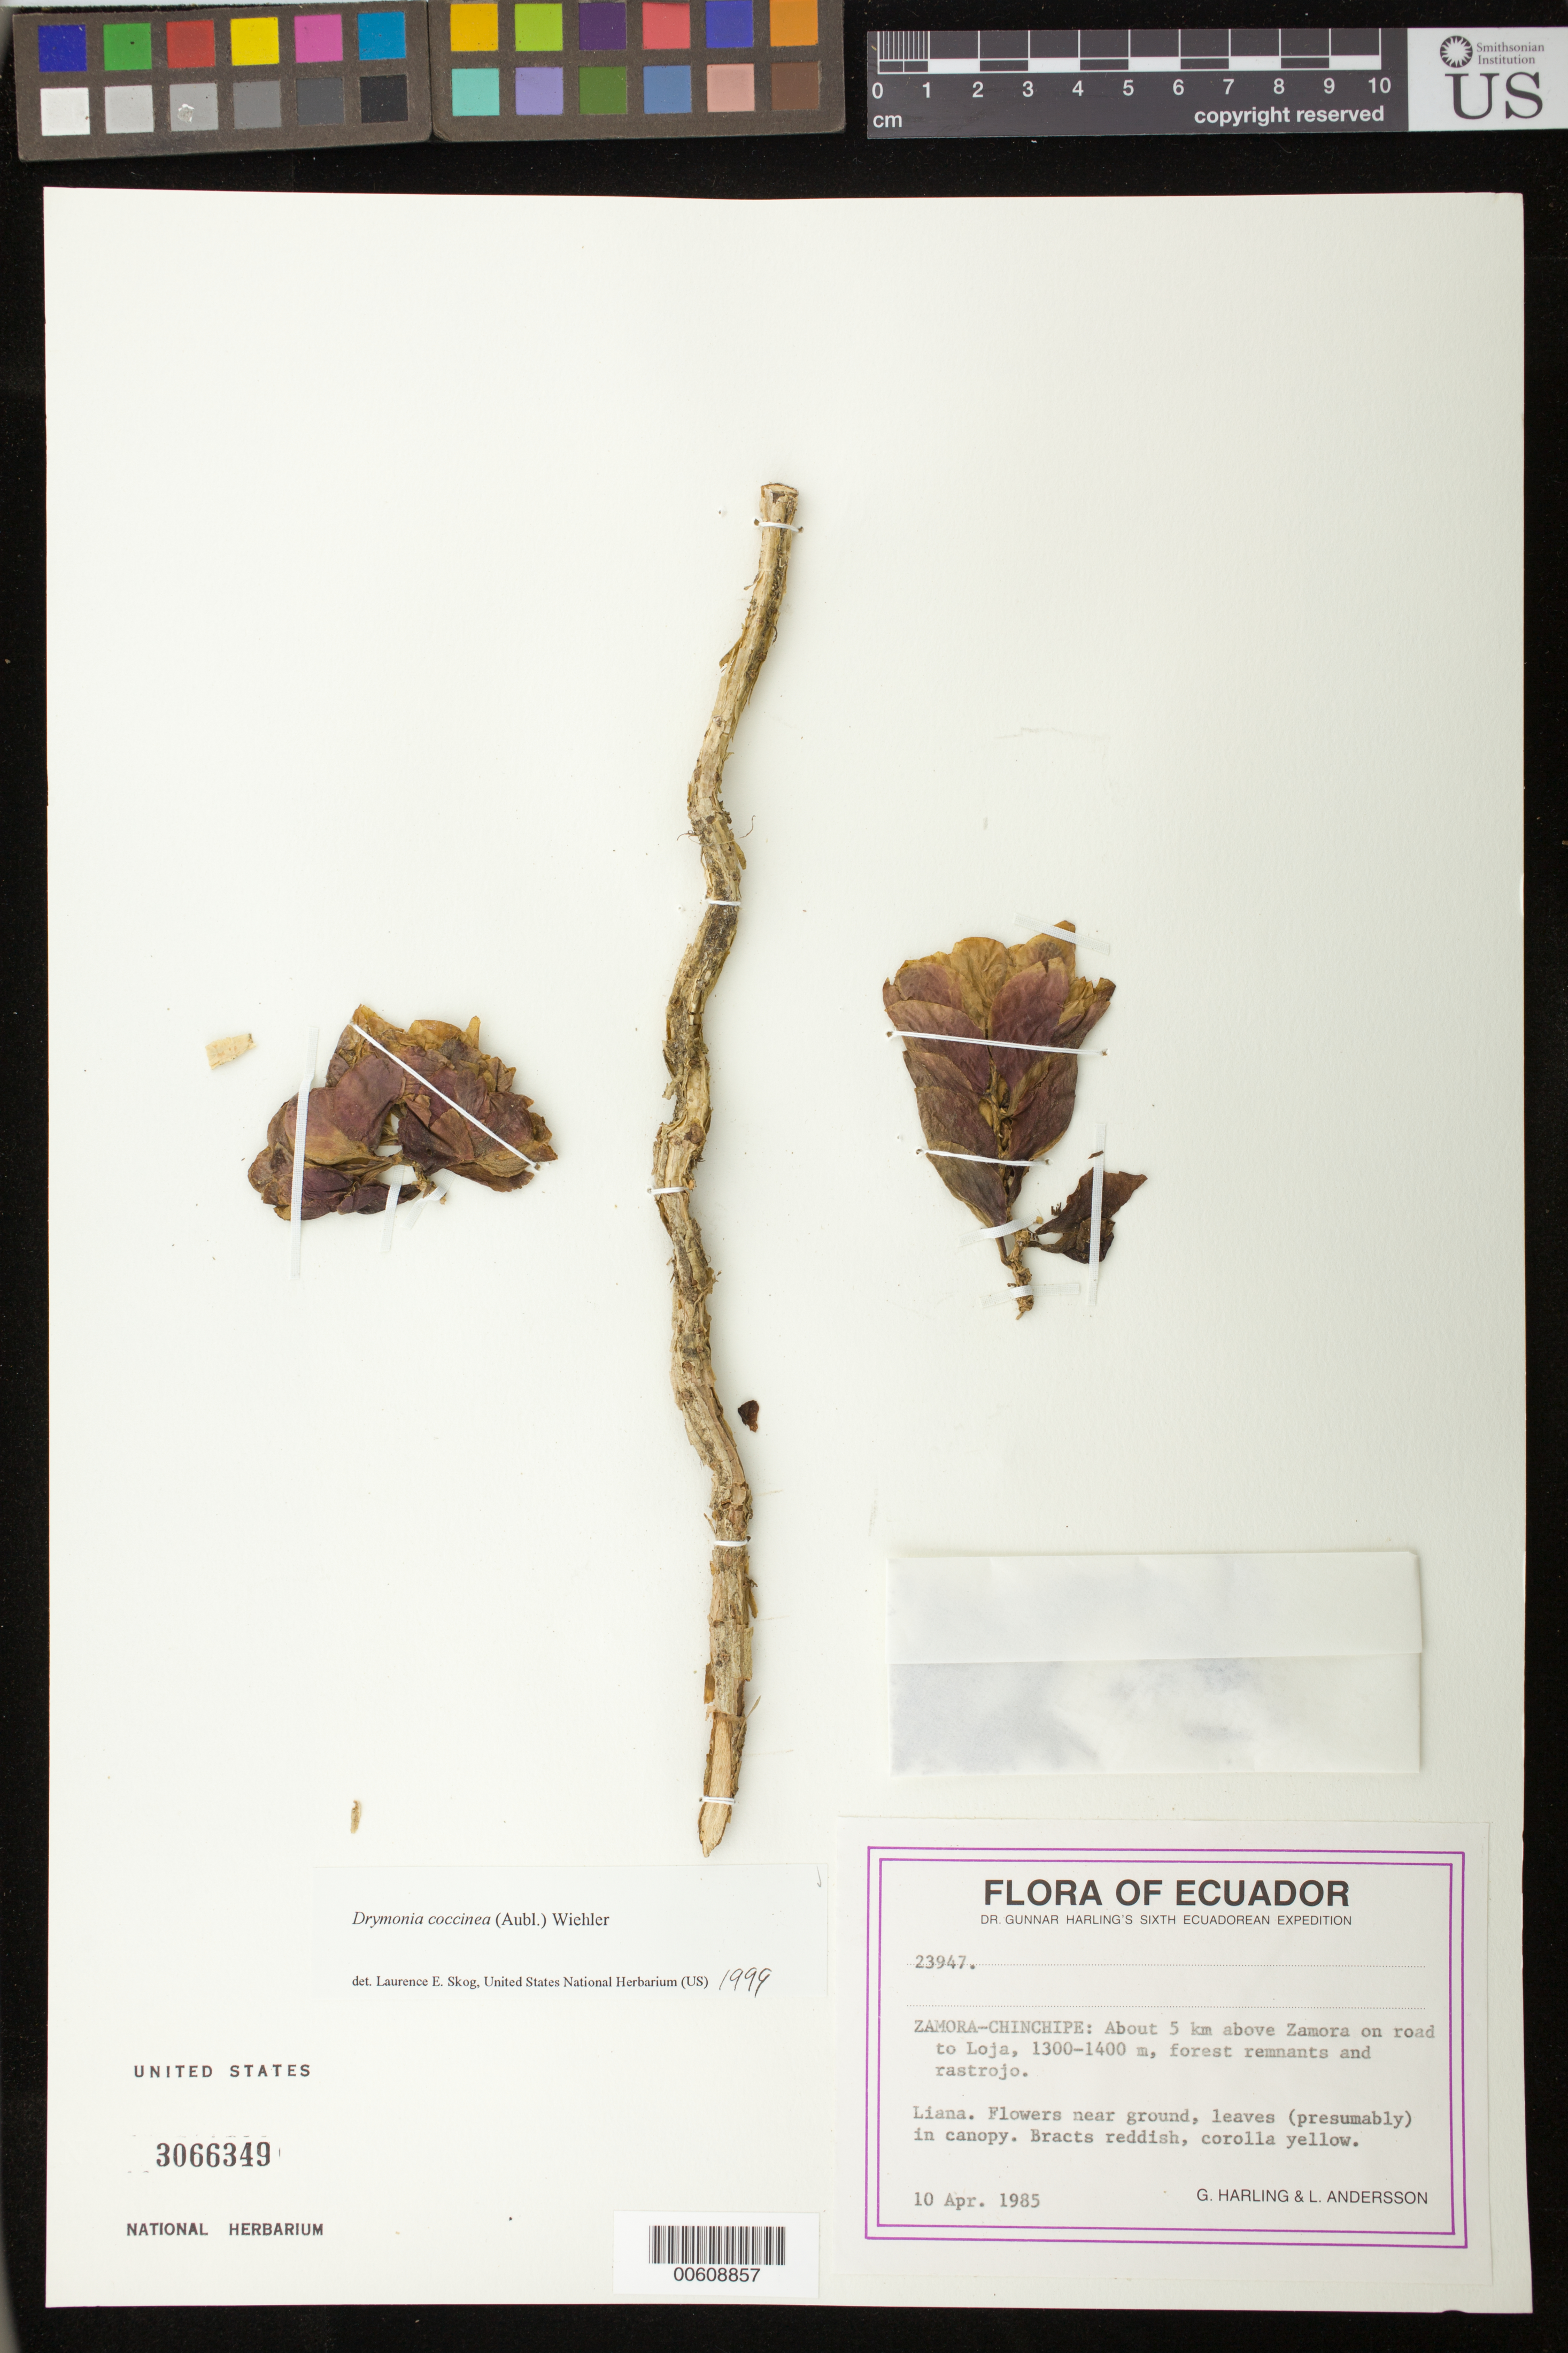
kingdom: Plantae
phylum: Tracheophyta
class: Magnoliopsida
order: Lamiales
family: Gesneriaceae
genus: Drymonia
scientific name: Drymonia coccinea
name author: (Aubl.) Wiehler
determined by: Skog, Laurence E.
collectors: G. Harling & L. Andersson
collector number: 23947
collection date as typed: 10 Apr 1985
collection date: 1985-04-10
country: Ecuador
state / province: Zamora-Chinchipe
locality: About 5 km above Zamora on road to Loja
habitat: Forest remnants and rastrojo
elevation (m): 1300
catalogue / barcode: US 3066349